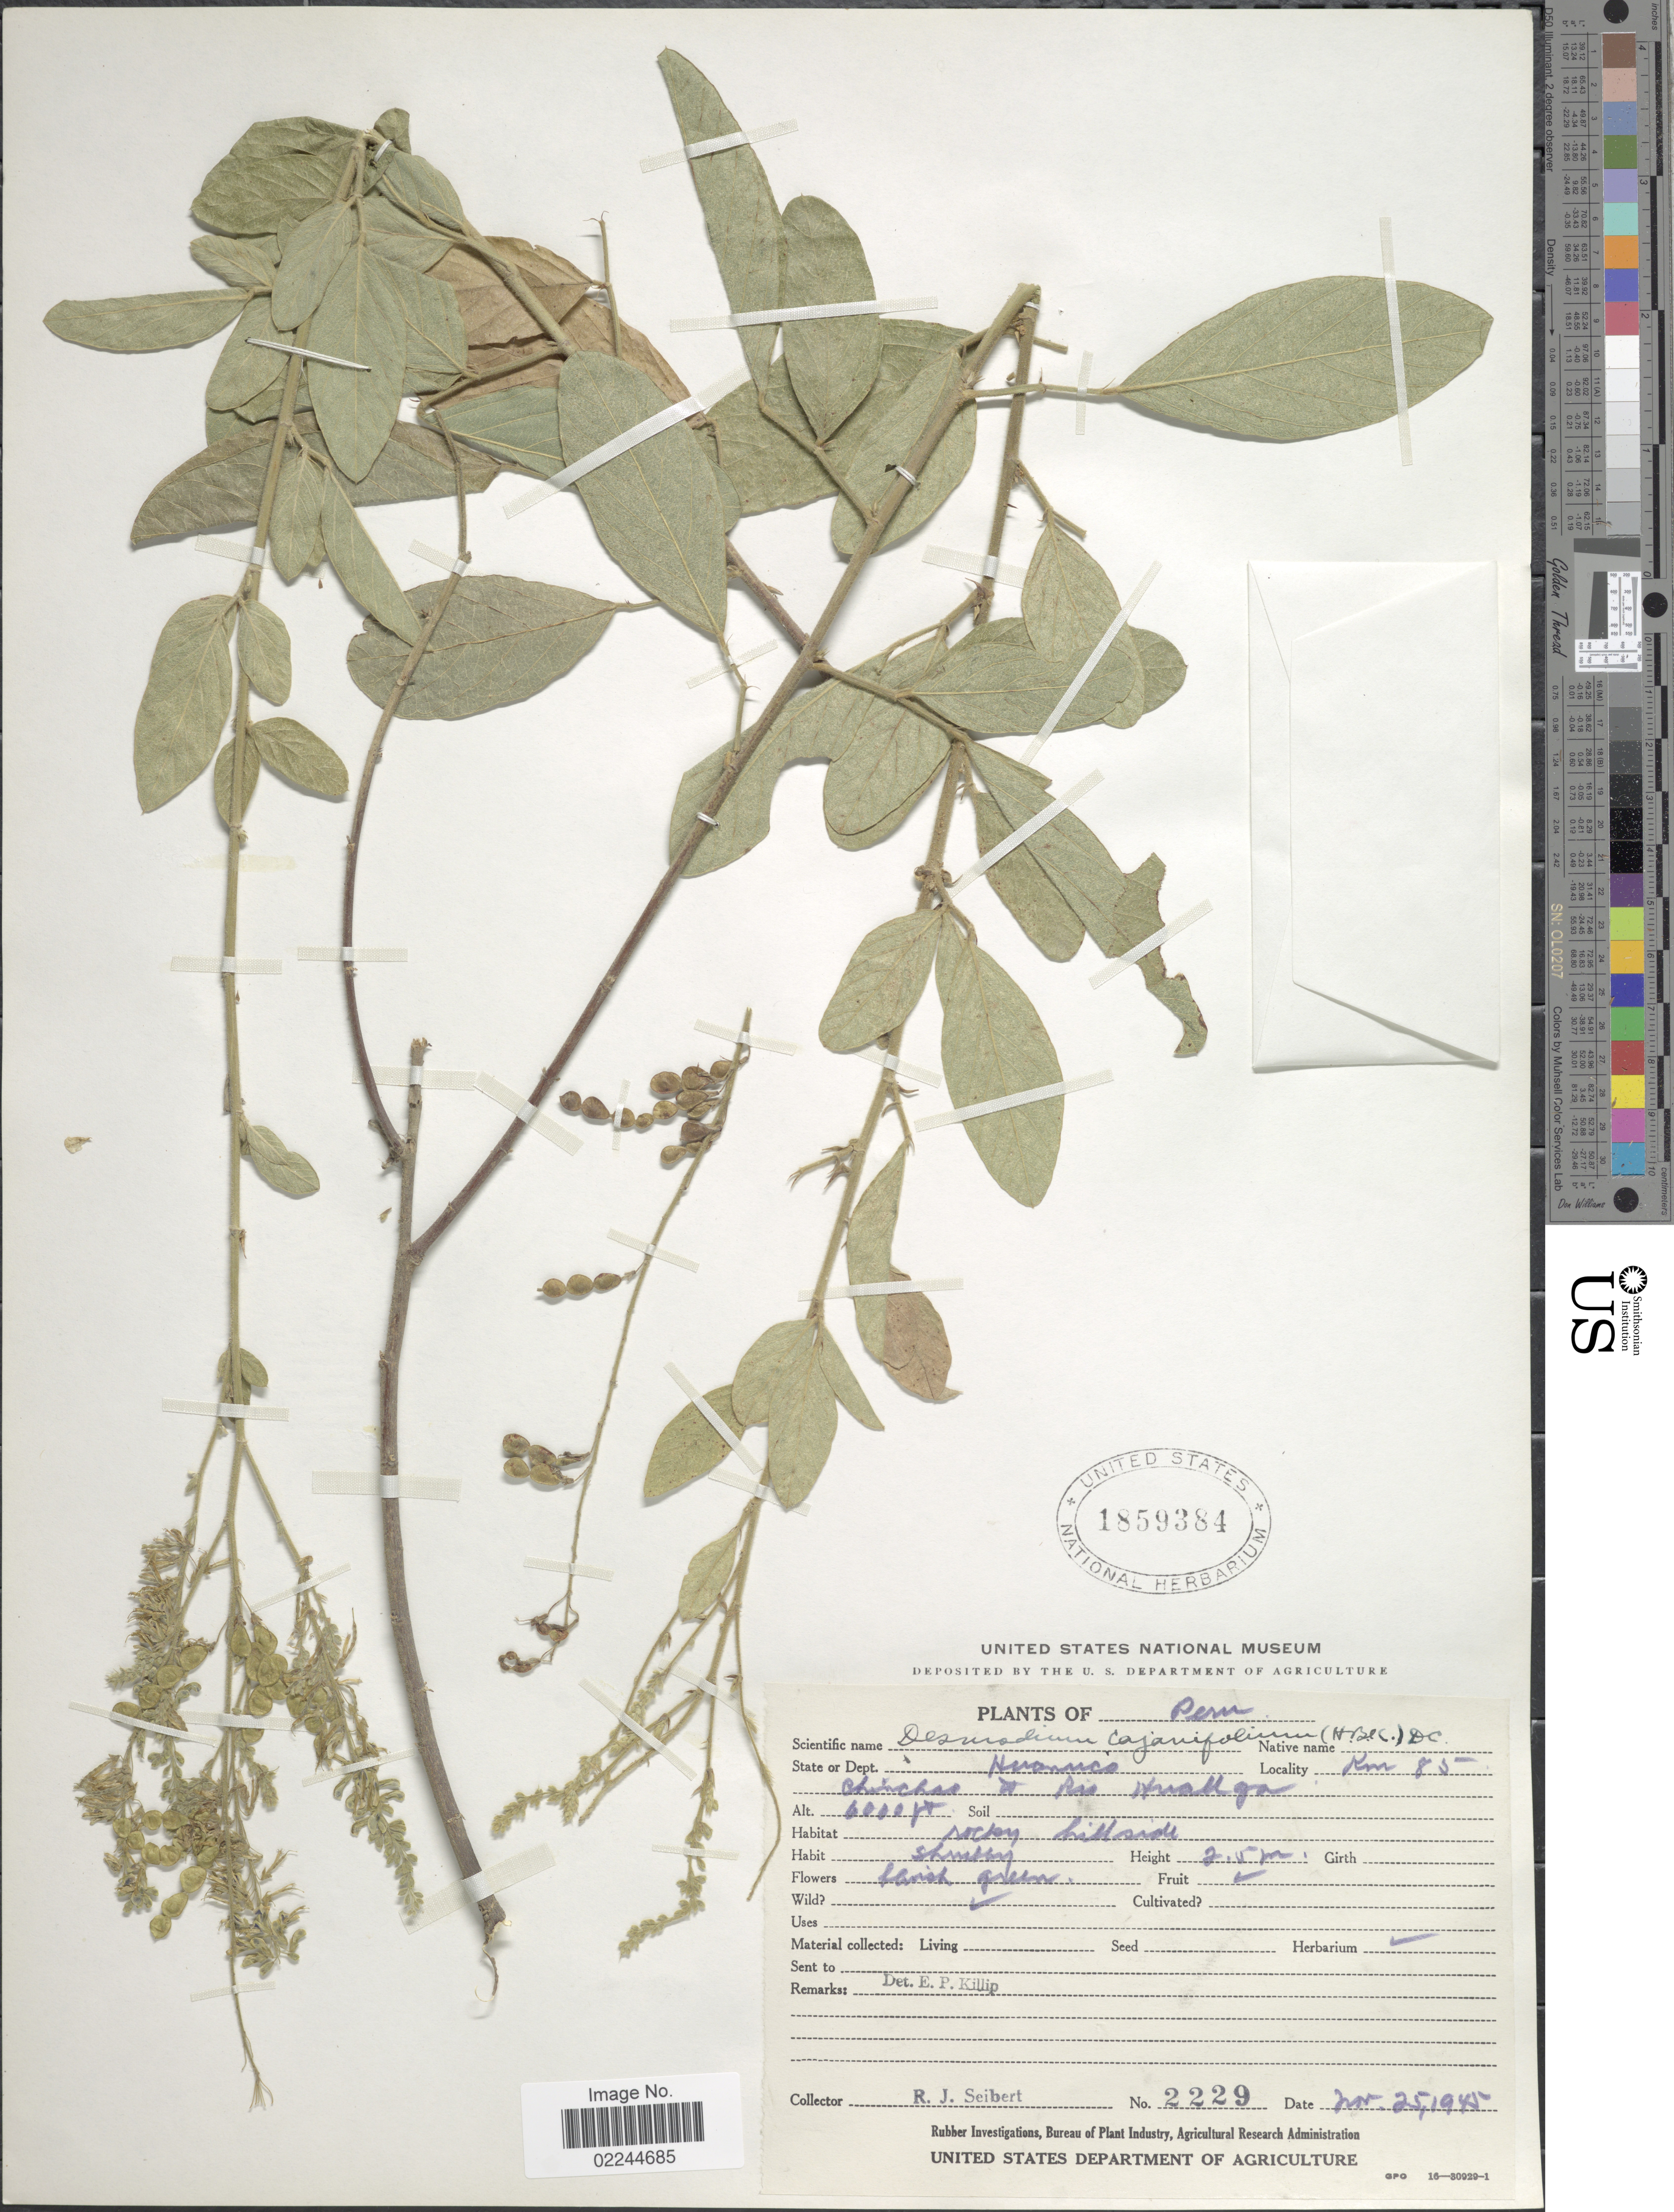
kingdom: Plantae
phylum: Tracheophyta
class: Magnoliopsida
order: Fabales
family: Fabaceae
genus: Desmodium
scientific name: Desmodium cajanifolium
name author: (Kunth) DC.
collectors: R. J. Seibert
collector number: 2229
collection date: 1945-11-25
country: Peru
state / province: Huánuco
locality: Km. 85, Chichao & Río Huallaga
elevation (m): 1829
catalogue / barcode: US 1859384